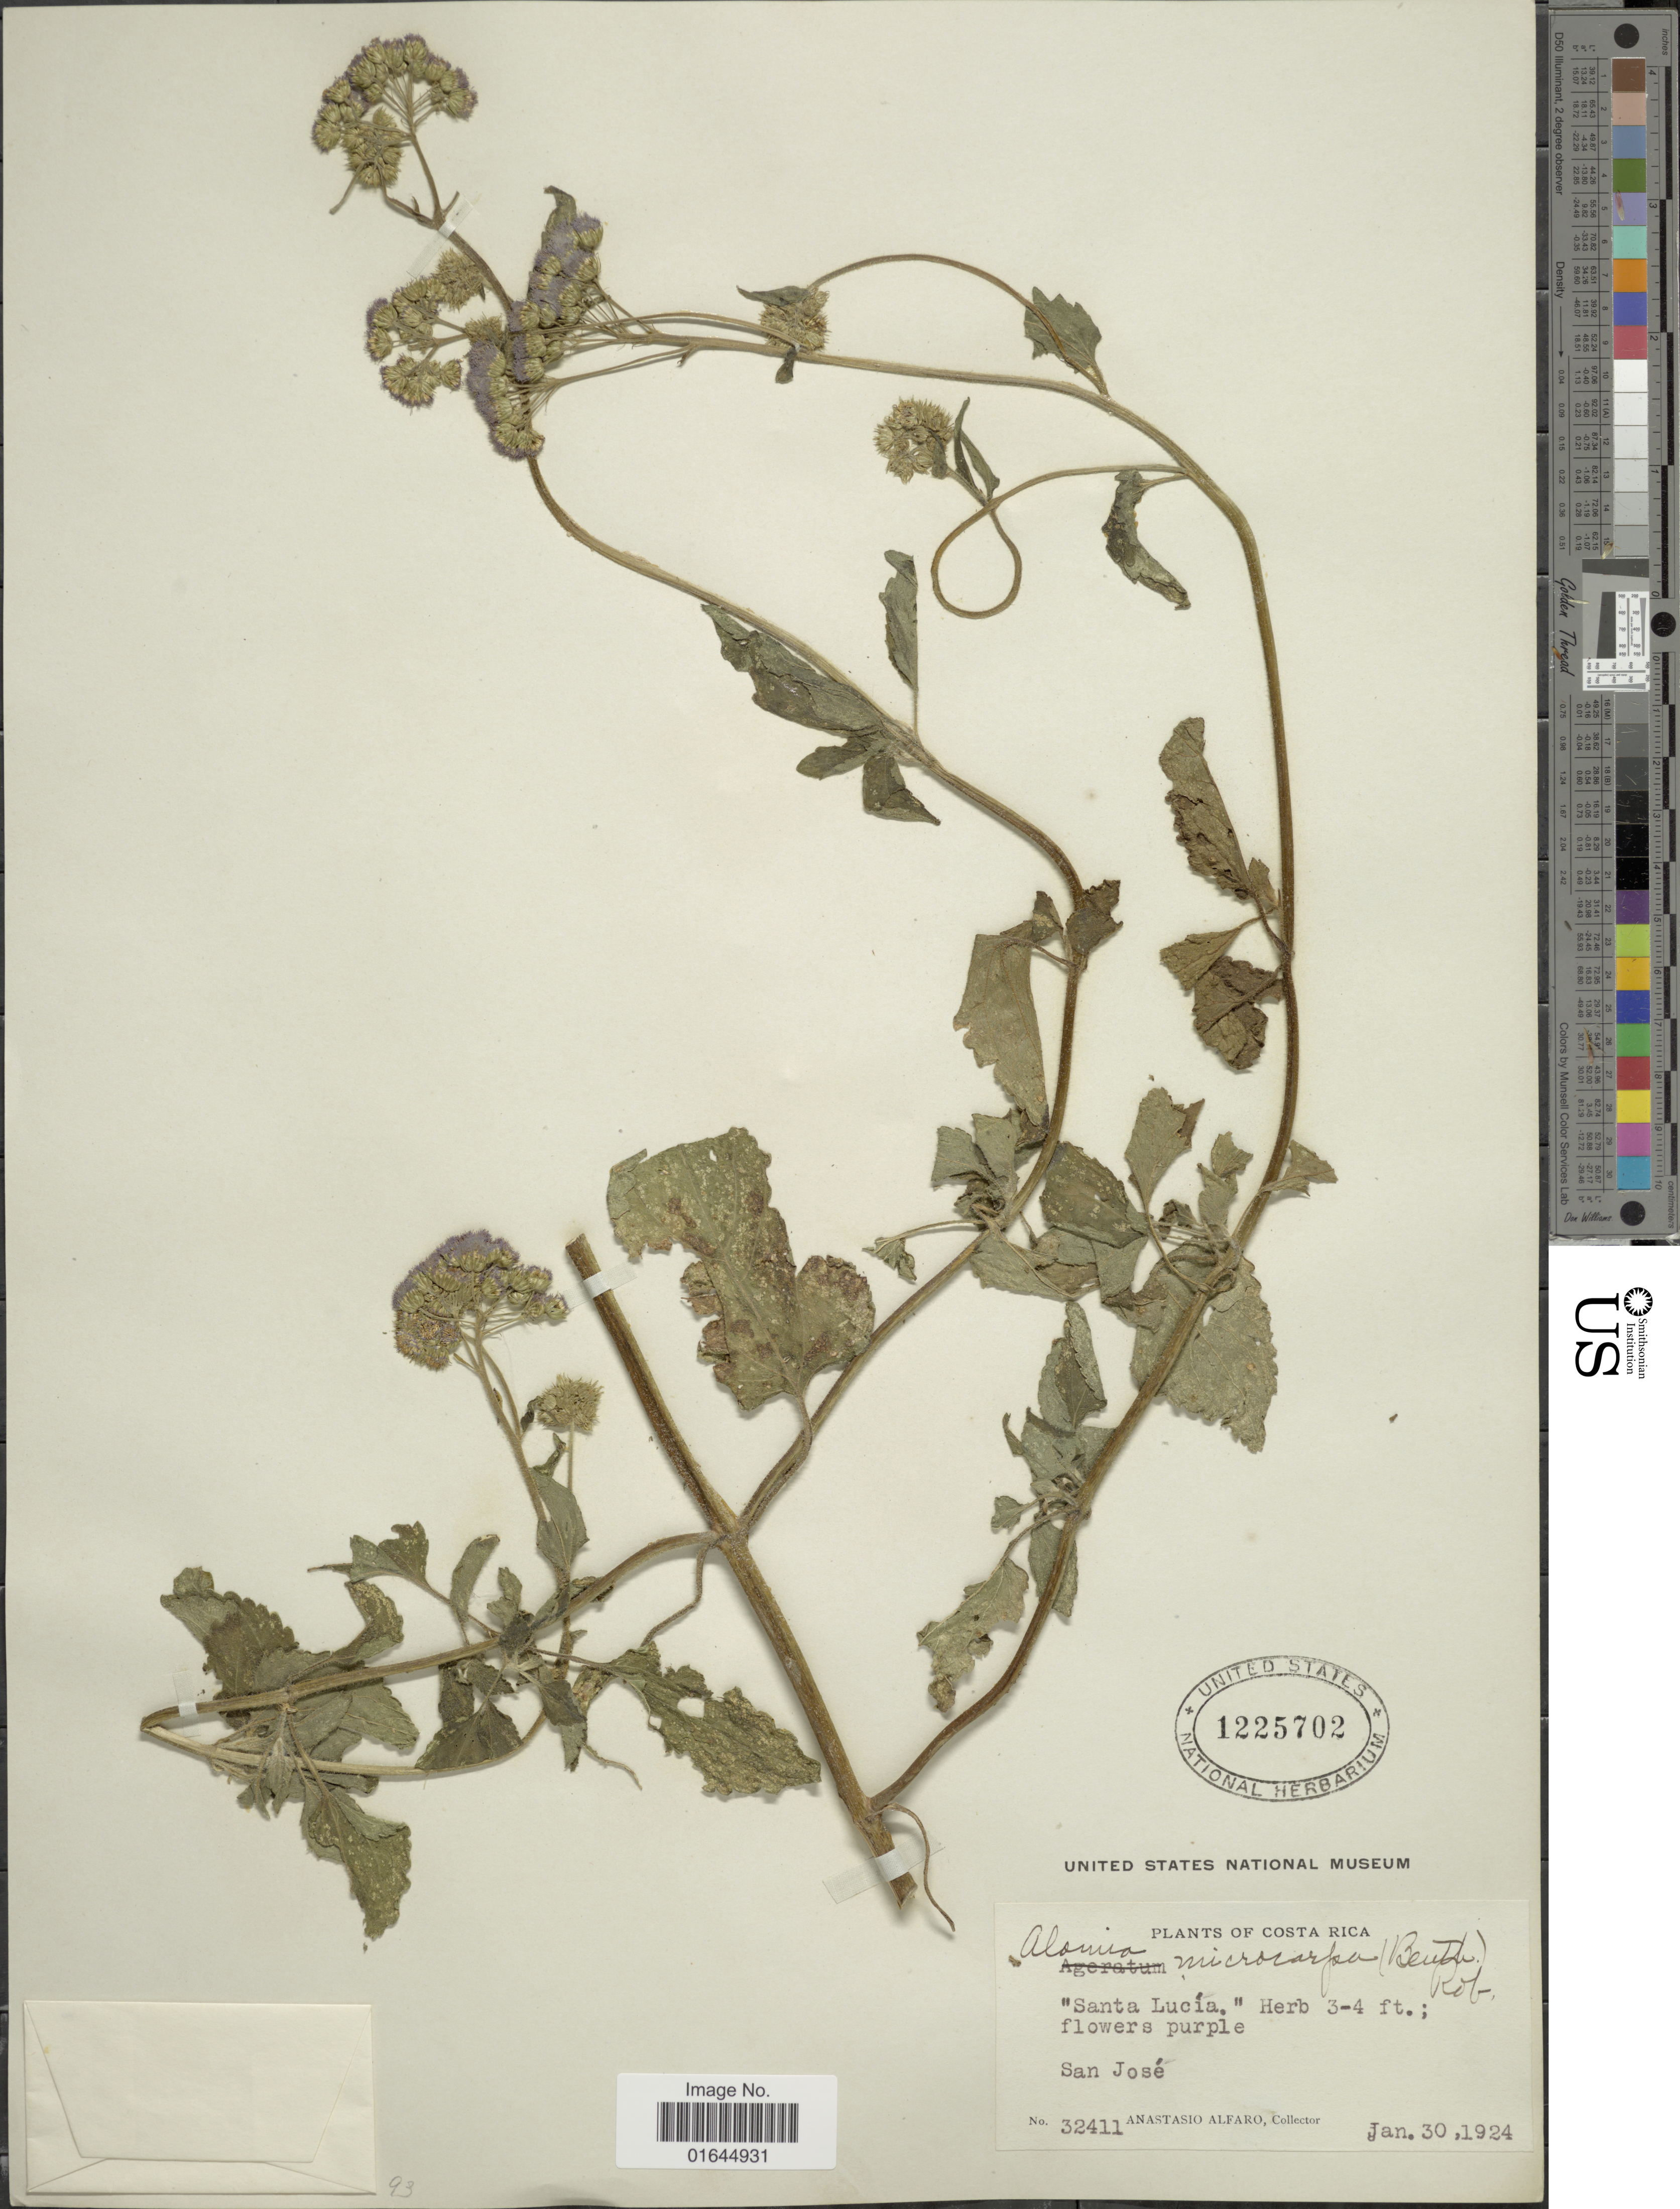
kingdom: Plantae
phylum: Tracheophyta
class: Magnoliopsida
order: Asterales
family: Asteraceae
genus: Ageratum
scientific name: Ageratum microcarpum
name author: (Benth. ex Oerst.) Hemsl.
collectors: A. Alfaro Gonzalez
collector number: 32411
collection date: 1924-01-30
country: Costa Rica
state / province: San José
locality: Santa Lucia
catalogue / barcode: US 1225702